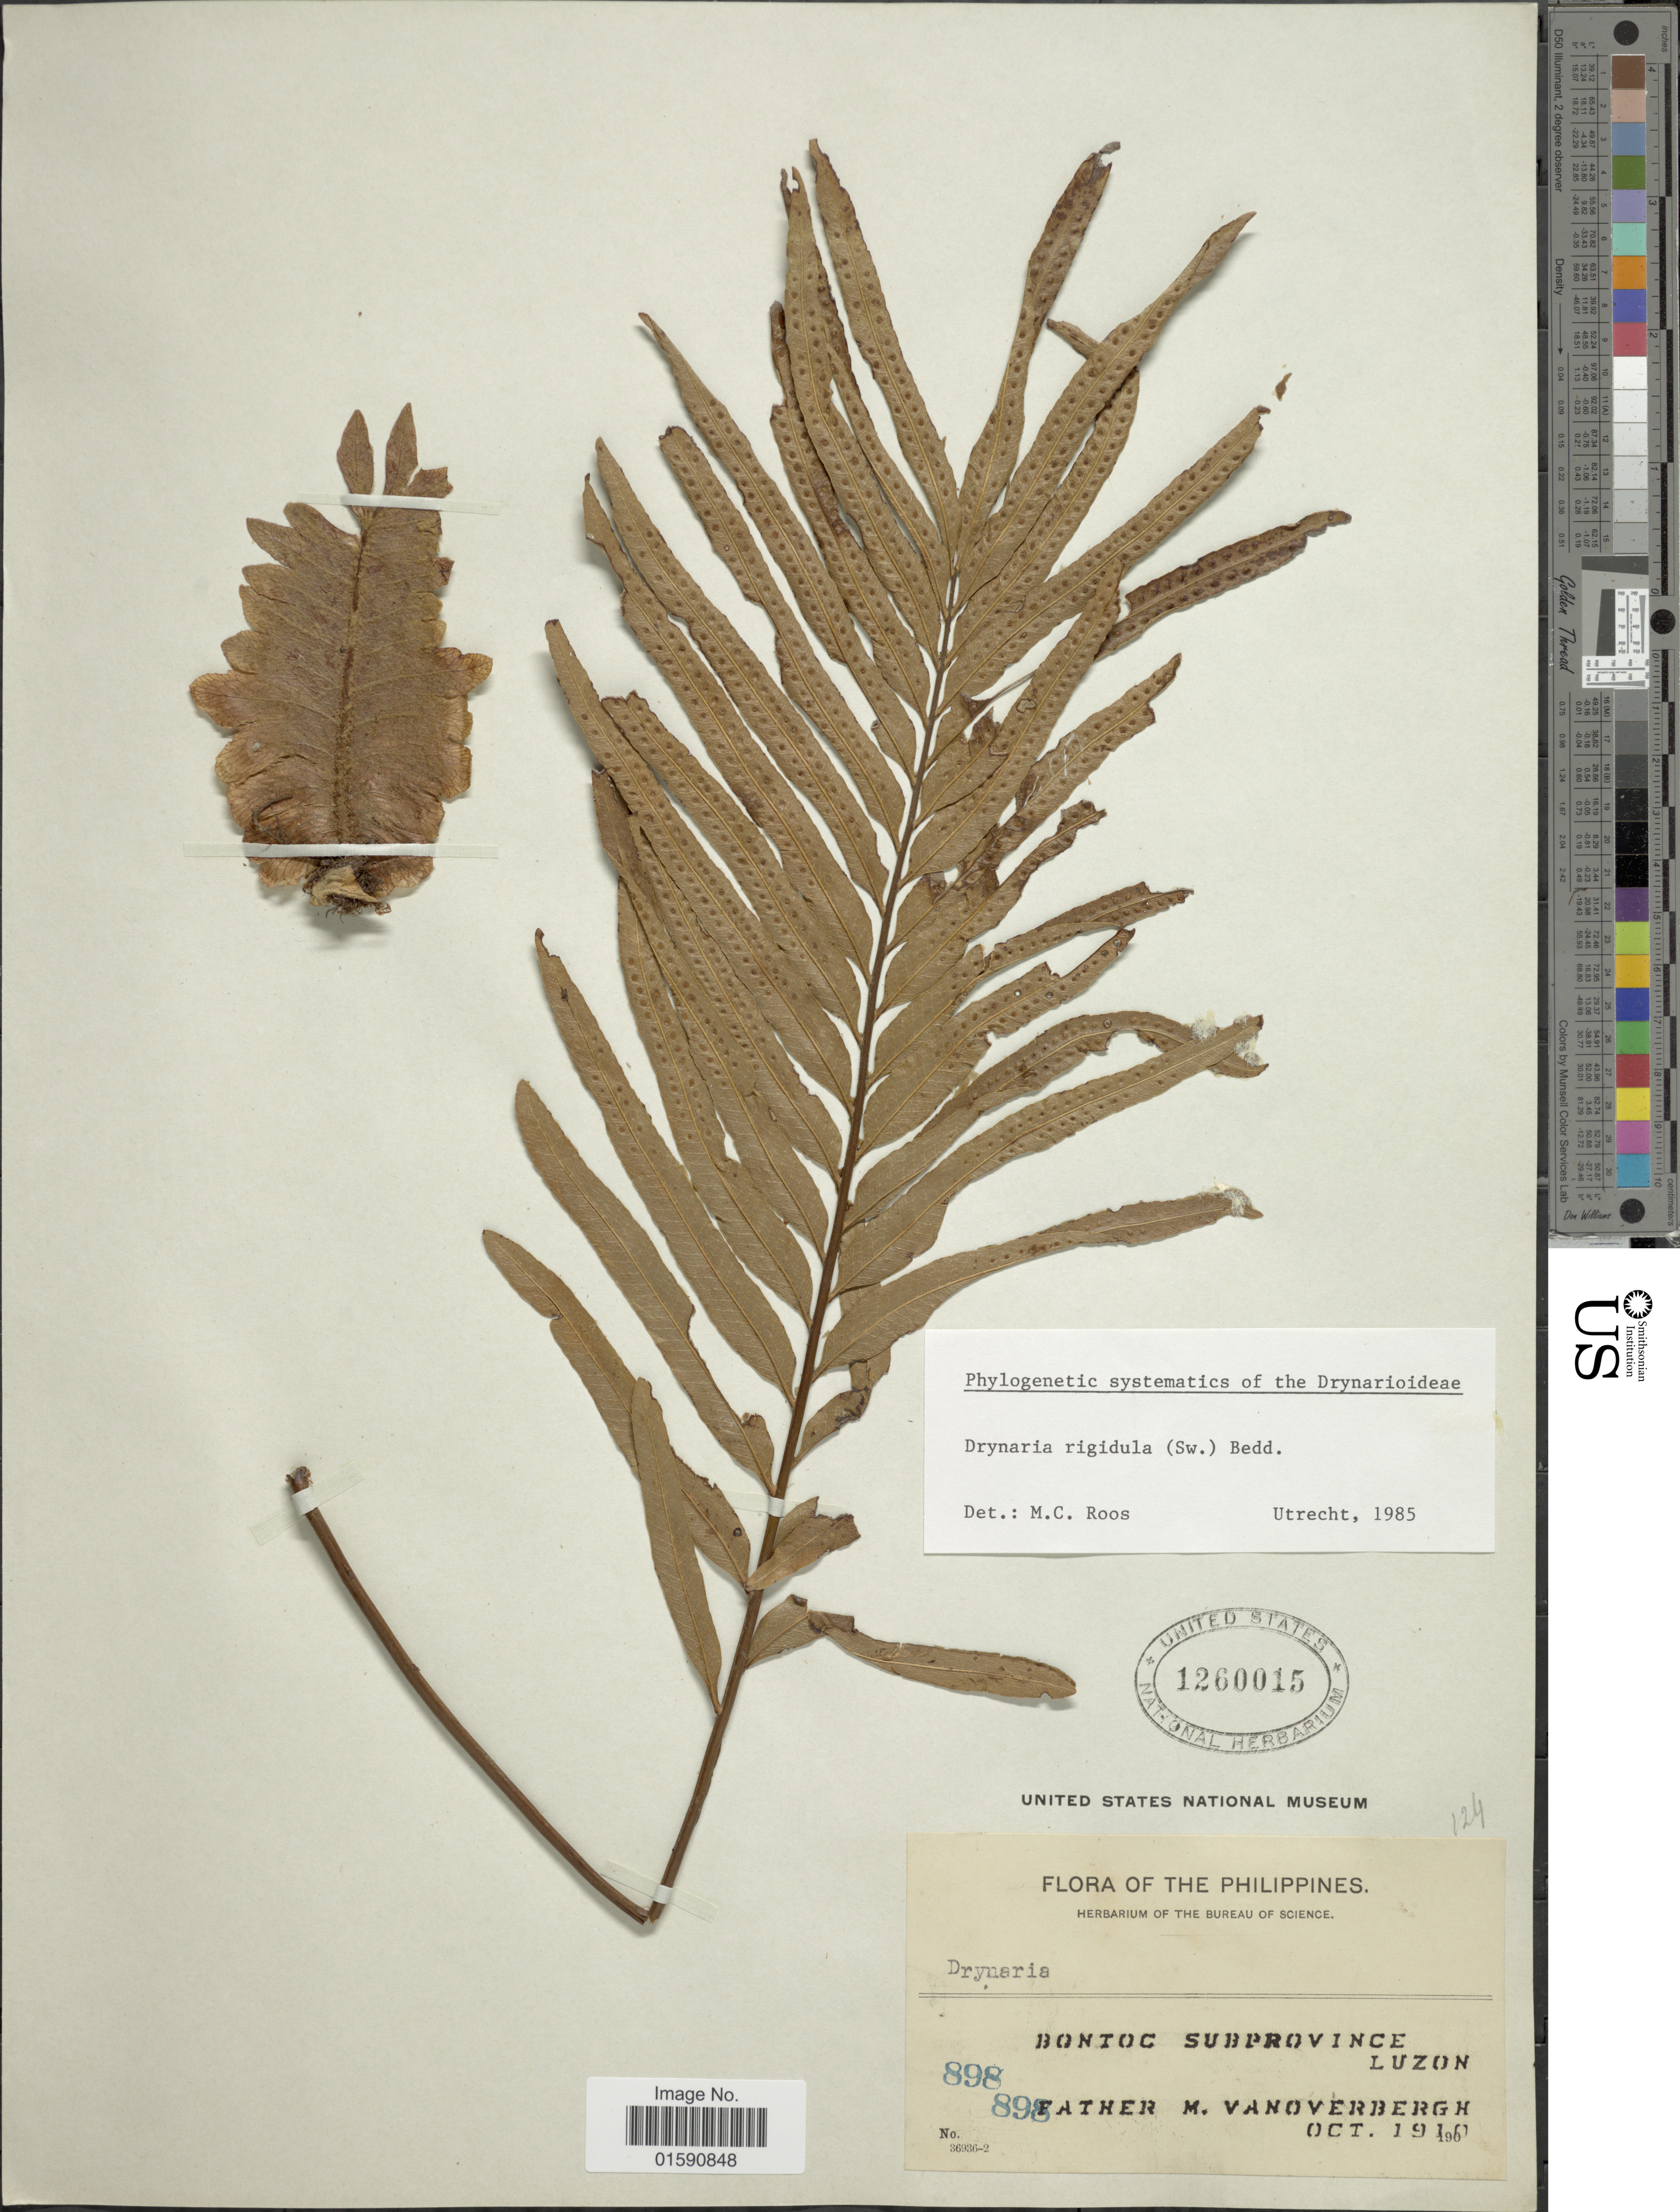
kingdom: Plantae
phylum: Tracheophyta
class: Polypodiopsida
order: Polypodiales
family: Polypodiaceae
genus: Drynaria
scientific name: Drynaria rigidula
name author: (Sw.) Bedd.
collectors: M. Vanoverbergh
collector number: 898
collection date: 1910-10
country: Philippines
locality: Bontoc Subprovince, Luzon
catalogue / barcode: US 1260015